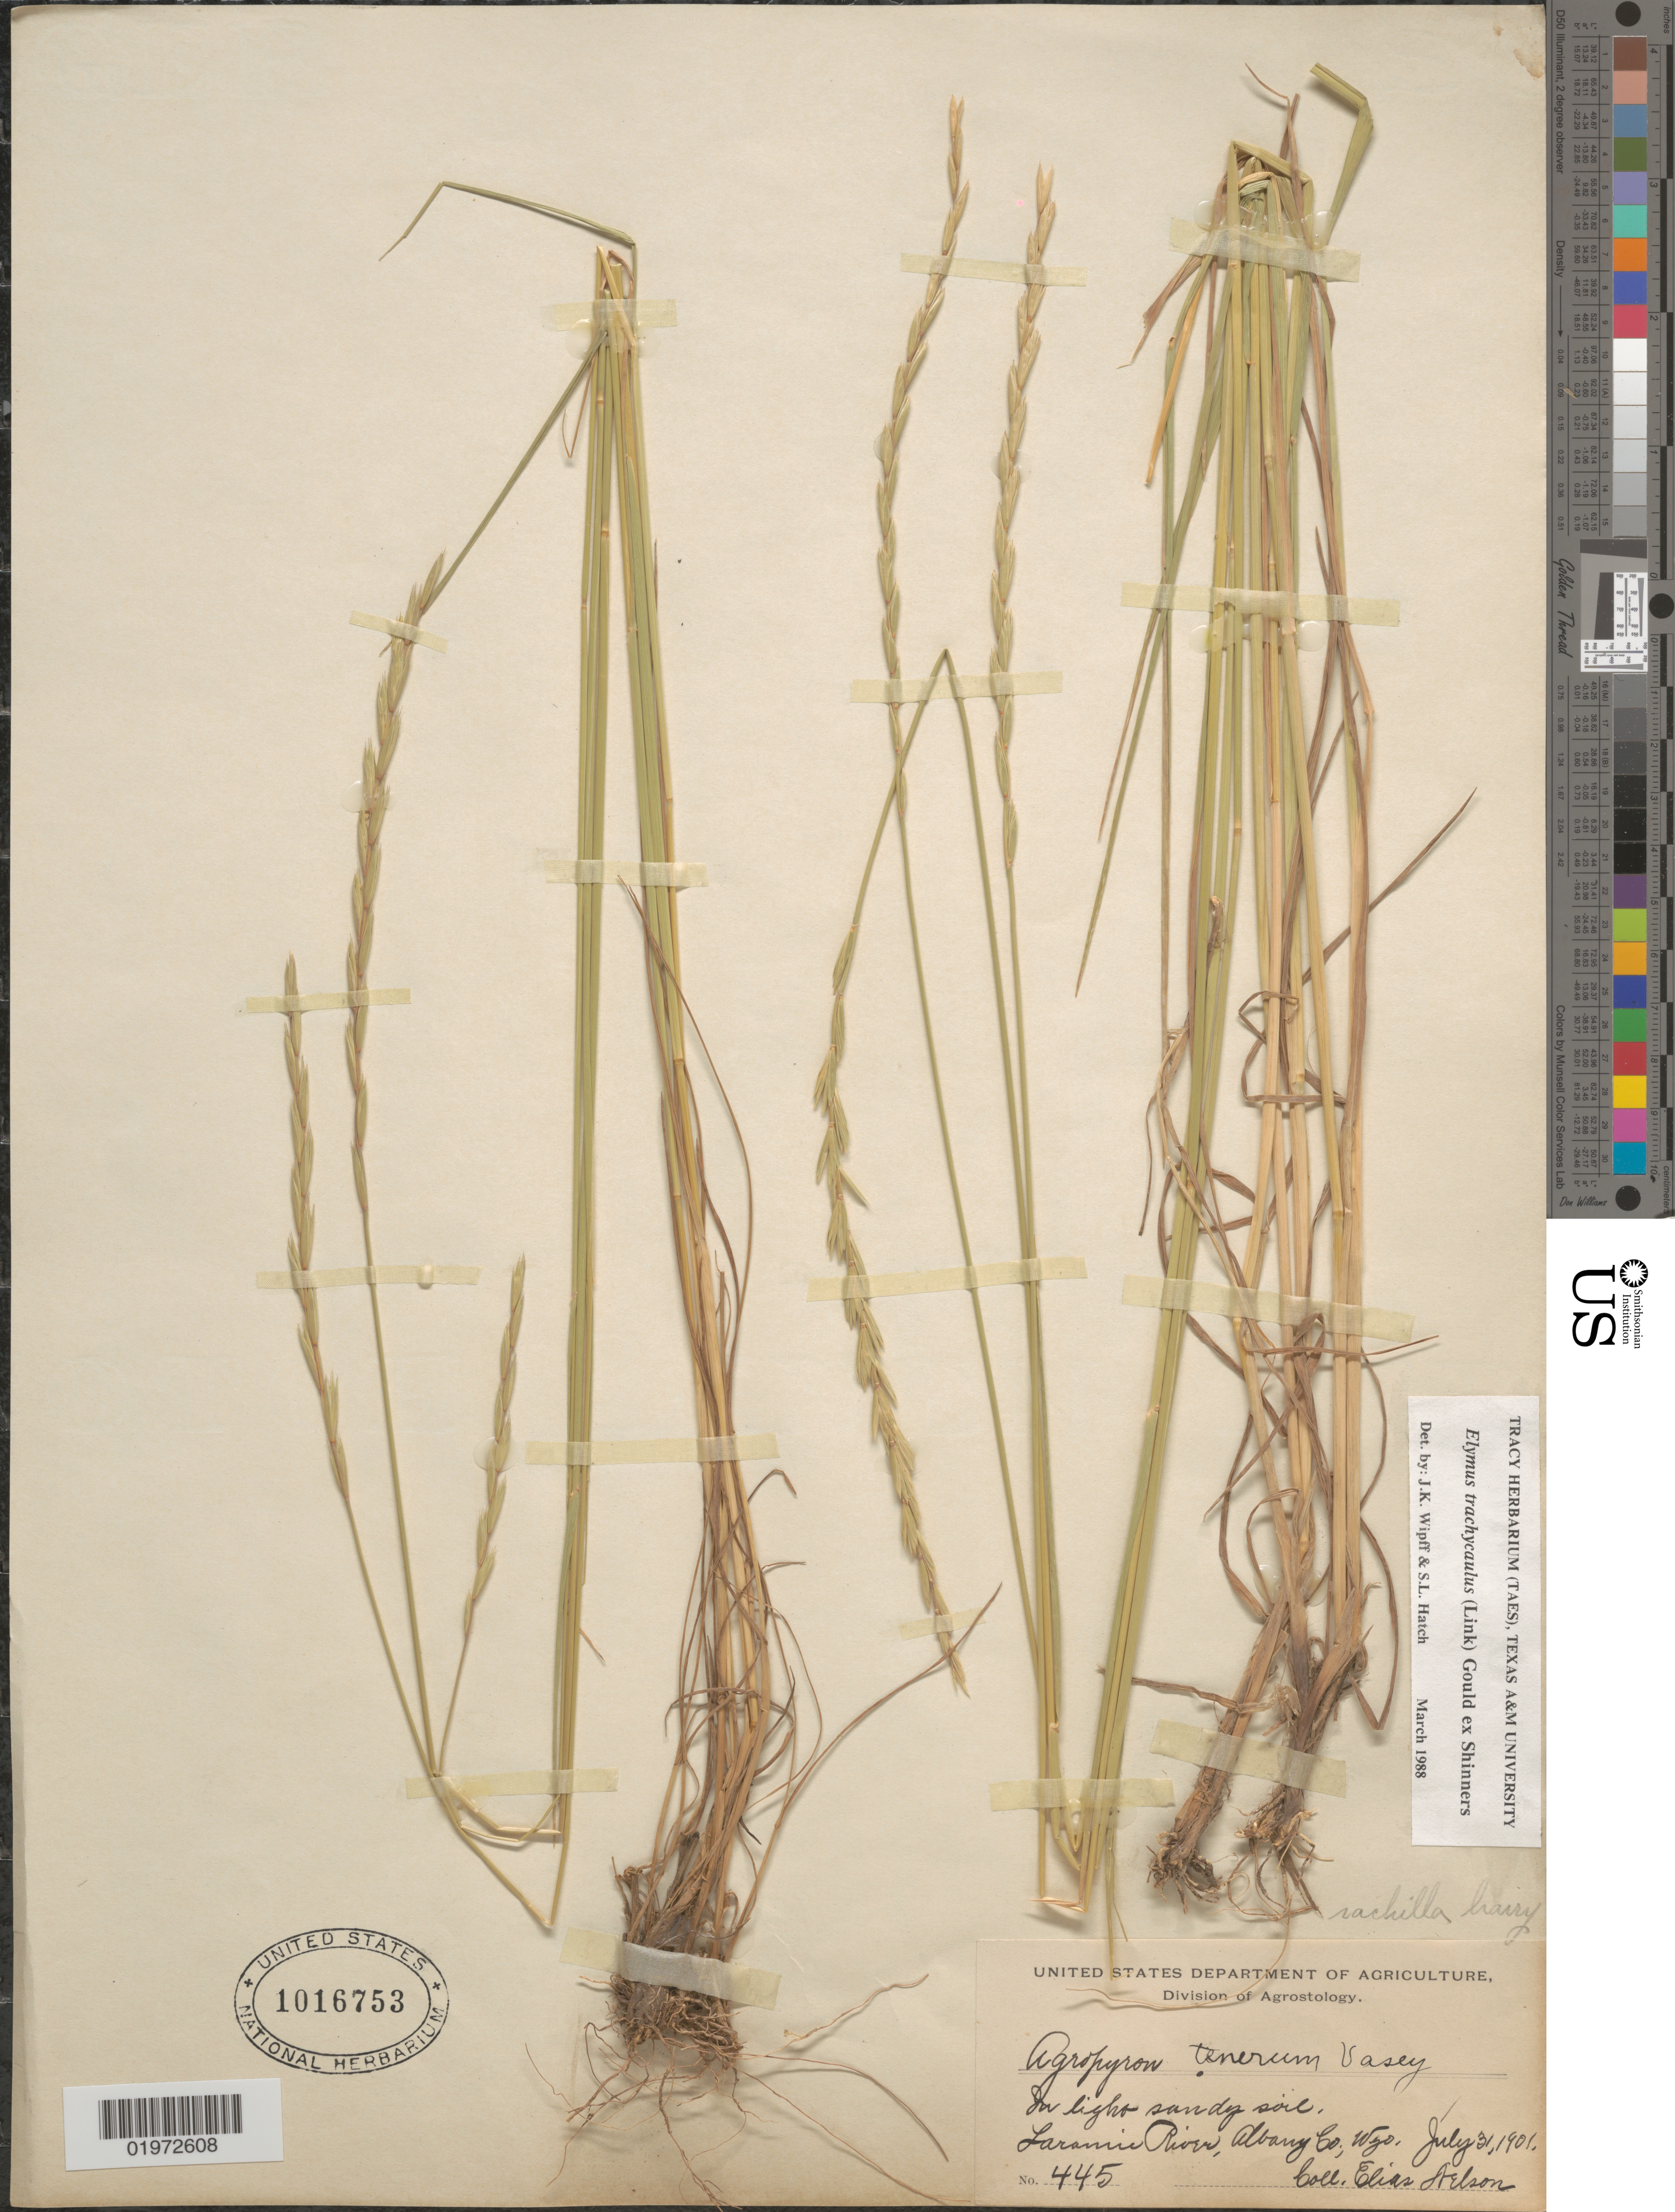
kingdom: Plantae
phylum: Tracheophyta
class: Liliopsida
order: Poales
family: Poaceae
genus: Elymus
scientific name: Elymus trachycaulus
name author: (Link) Gould ex Shinners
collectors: E. Nelson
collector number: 445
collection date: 1901-07-31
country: United States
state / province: Wyoming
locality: In high sandy soil, Laramie River, Albany Co.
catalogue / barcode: US 1016753